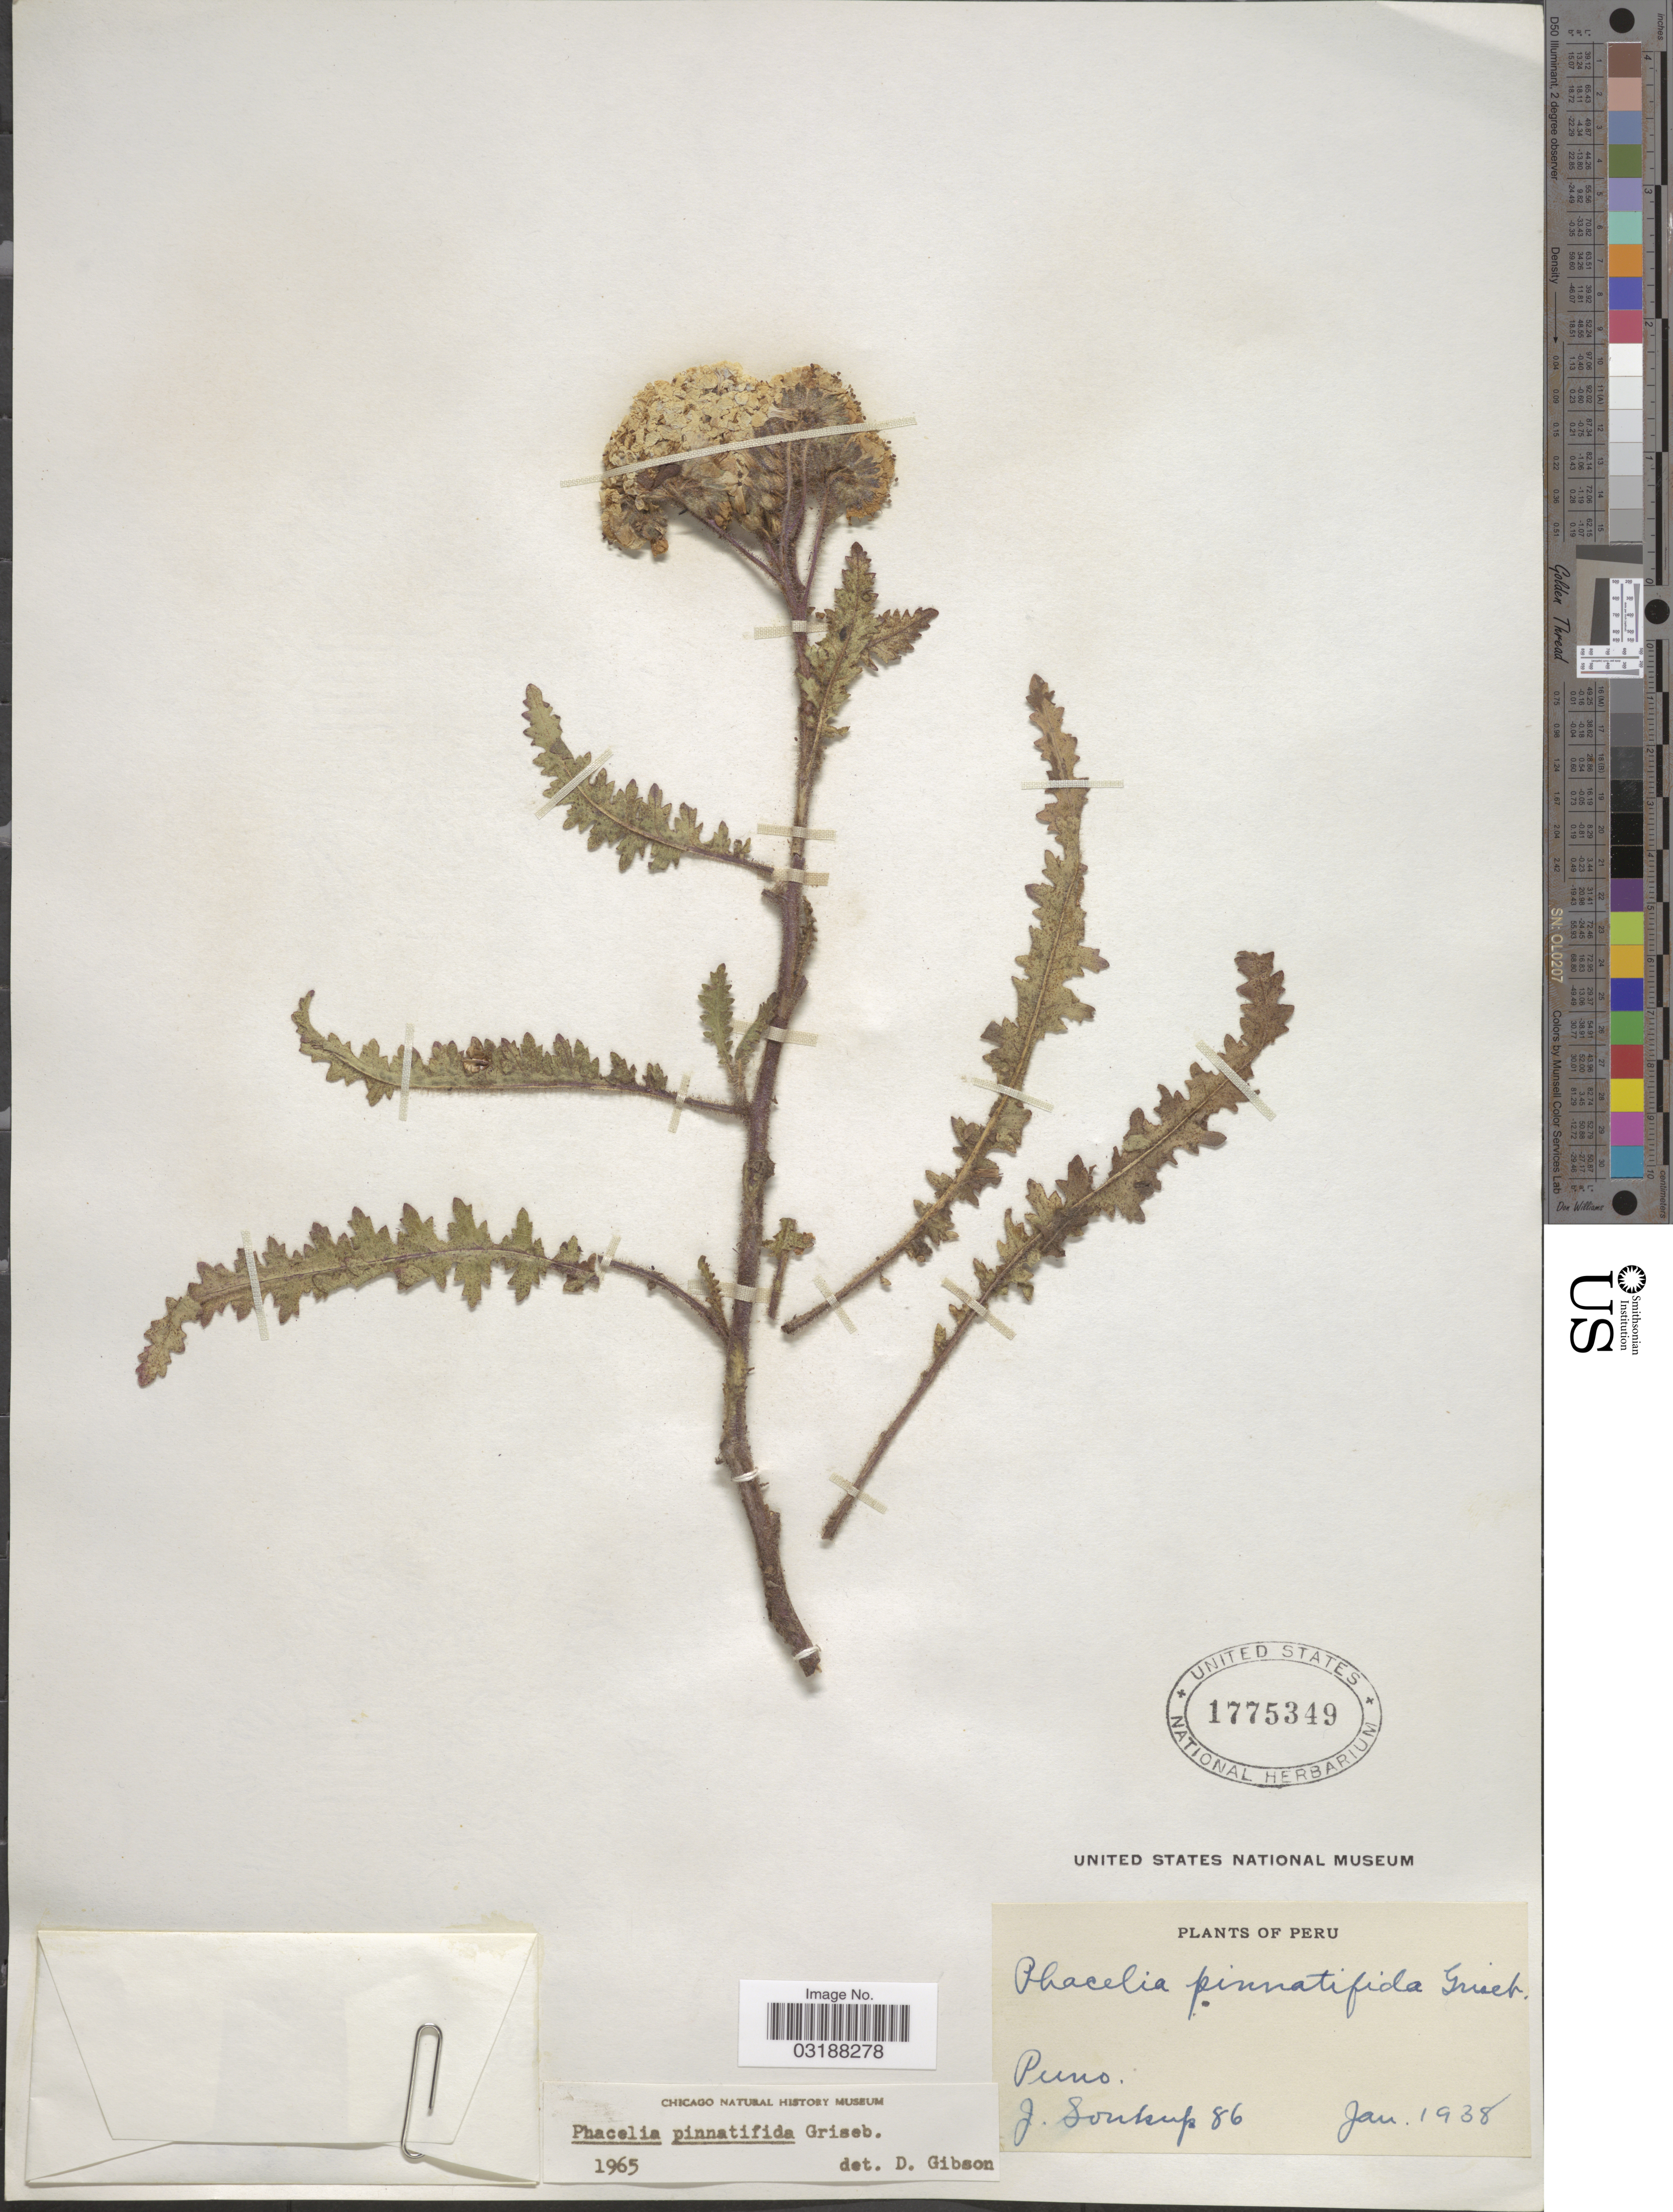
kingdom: Plantae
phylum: Tracheophyta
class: Magnoliopsida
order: Boraginales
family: Hydrophyllaceae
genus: Phacelia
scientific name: Phacelia pinnatifida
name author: Griseb. ex Wedd.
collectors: J. Soukup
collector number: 86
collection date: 1938-01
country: Peru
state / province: Puno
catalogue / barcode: US 1775349